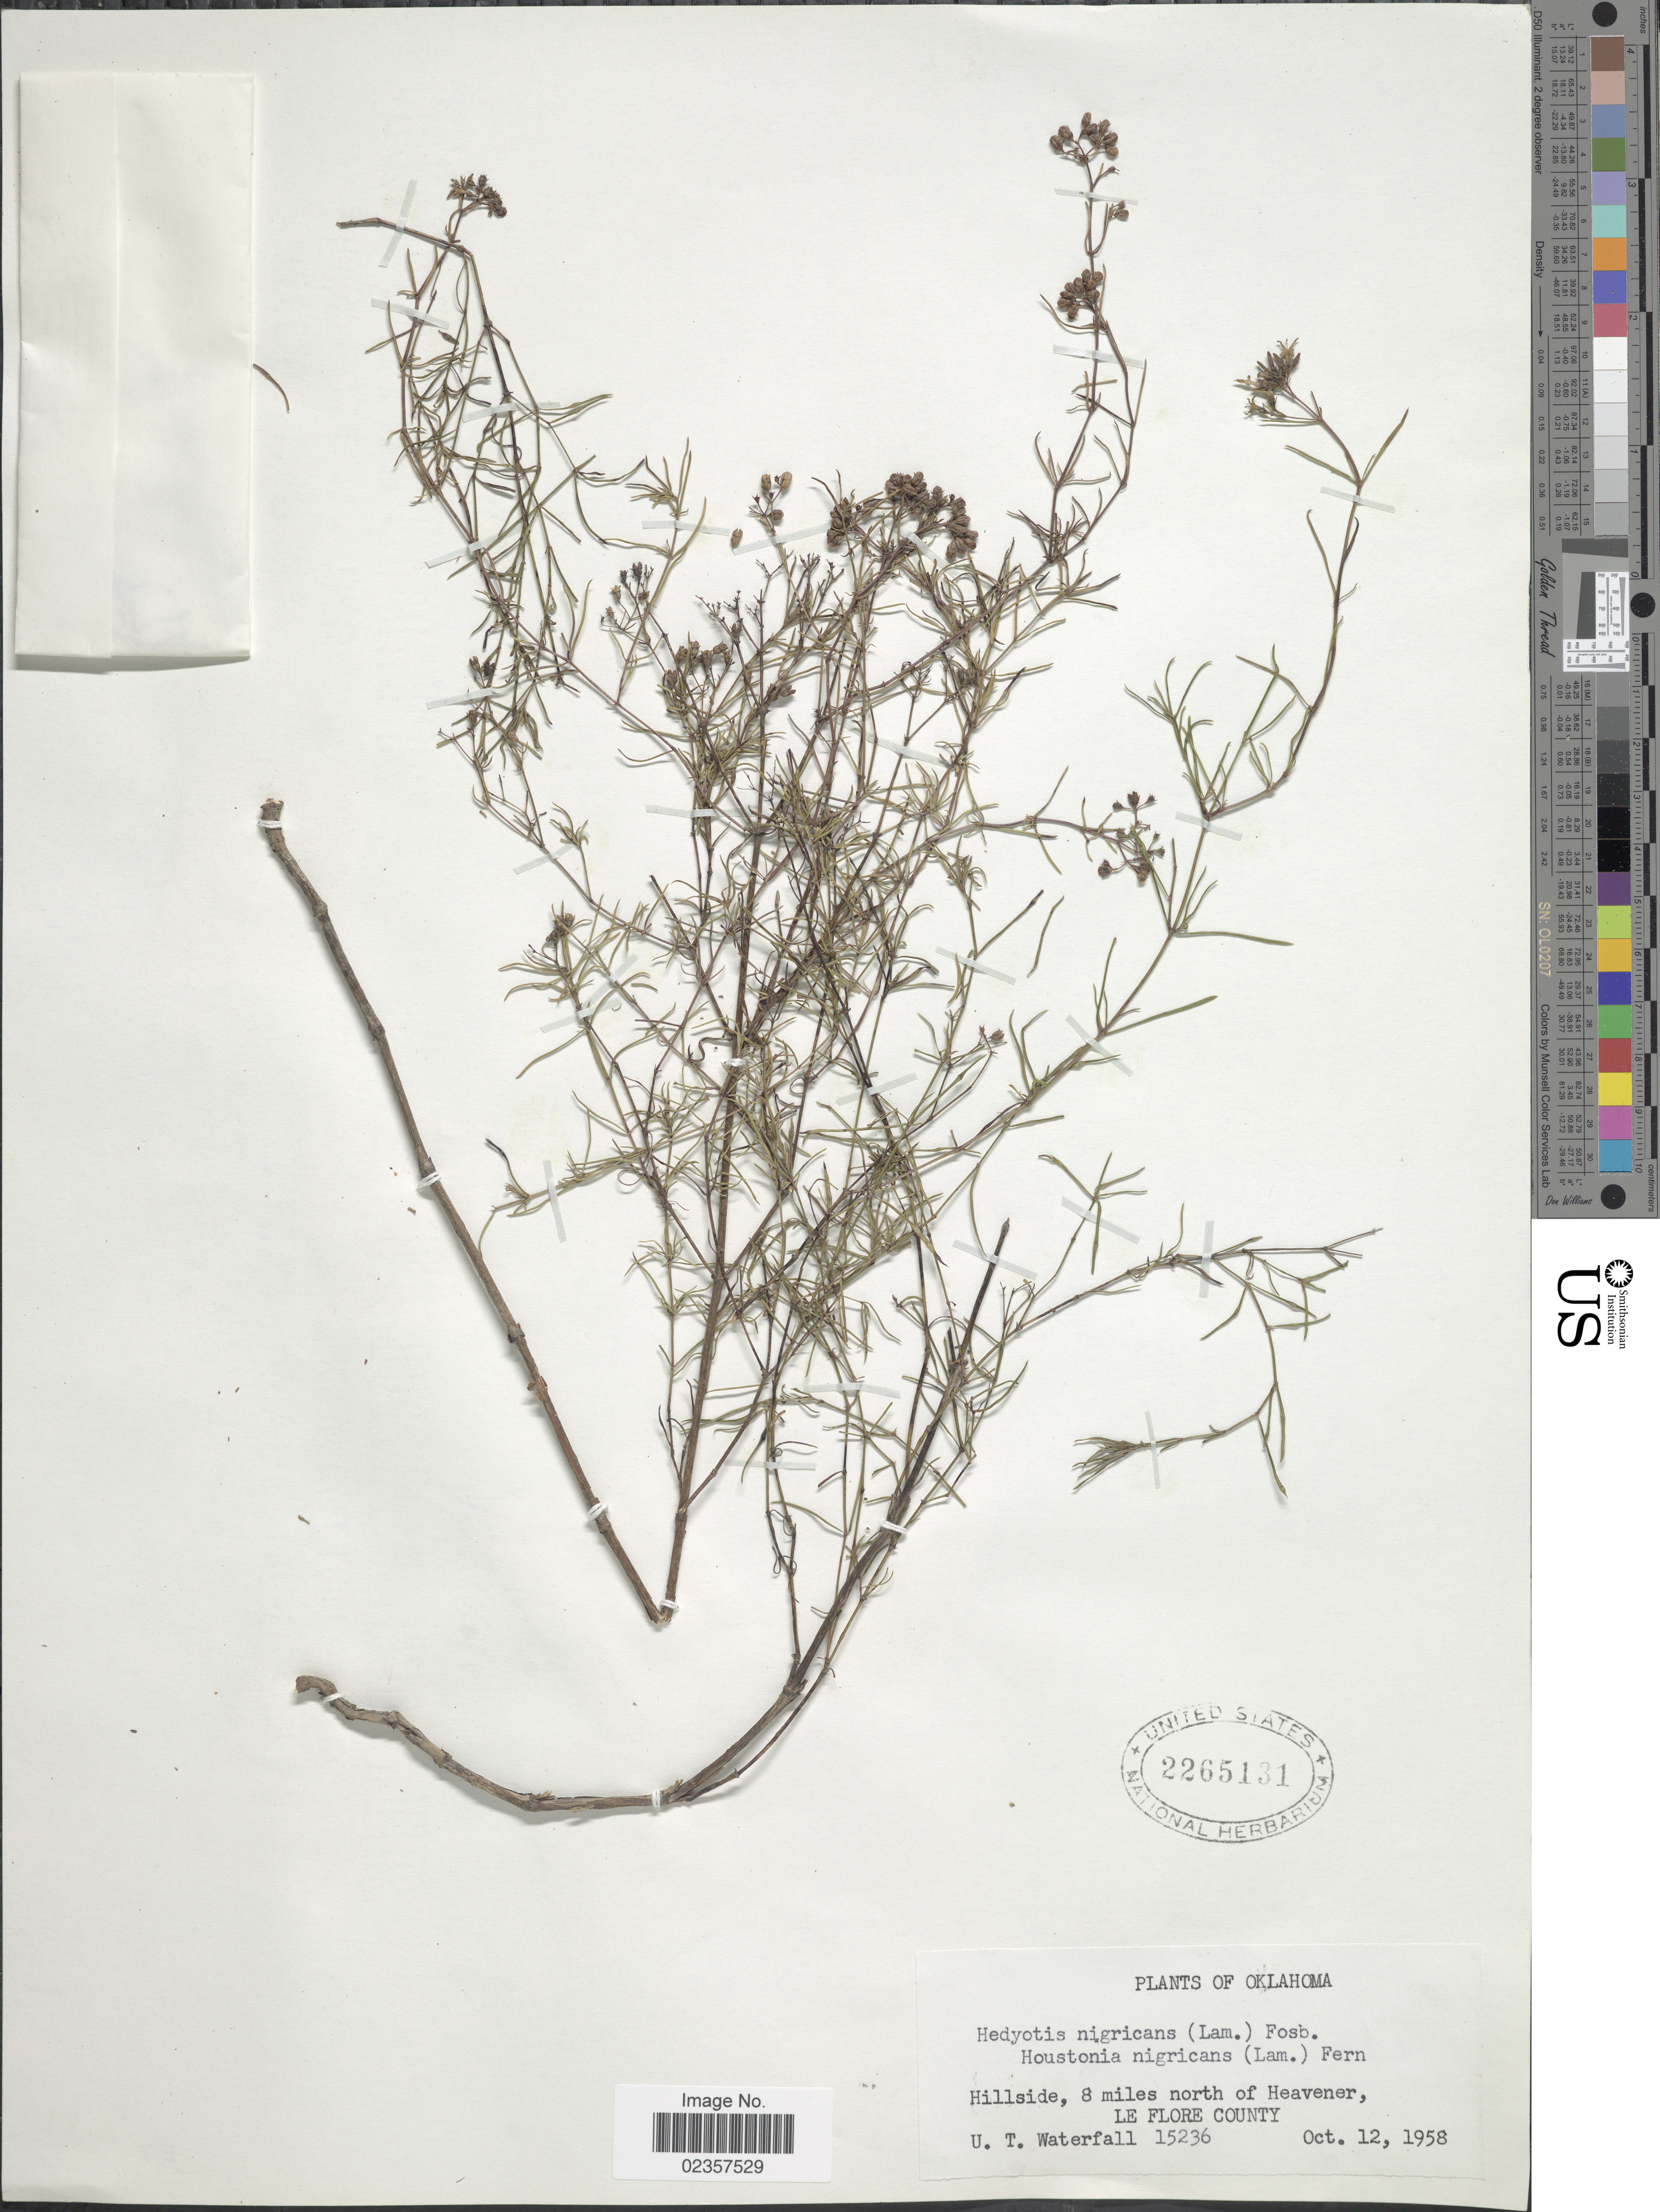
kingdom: Plantae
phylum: Tracheophyta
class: Magnoliopsida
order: Gentianales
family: Rubiaceae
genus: Houstonia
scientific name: Houstonia nigricans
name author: (Lam.) Fernald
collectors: U. T. Waterfall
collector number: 15236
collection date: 1958-10-12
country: United States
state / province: Oklahoma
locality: Hillside, 8 miles north of Heavener, Le Flore County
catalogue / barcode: US 2265131